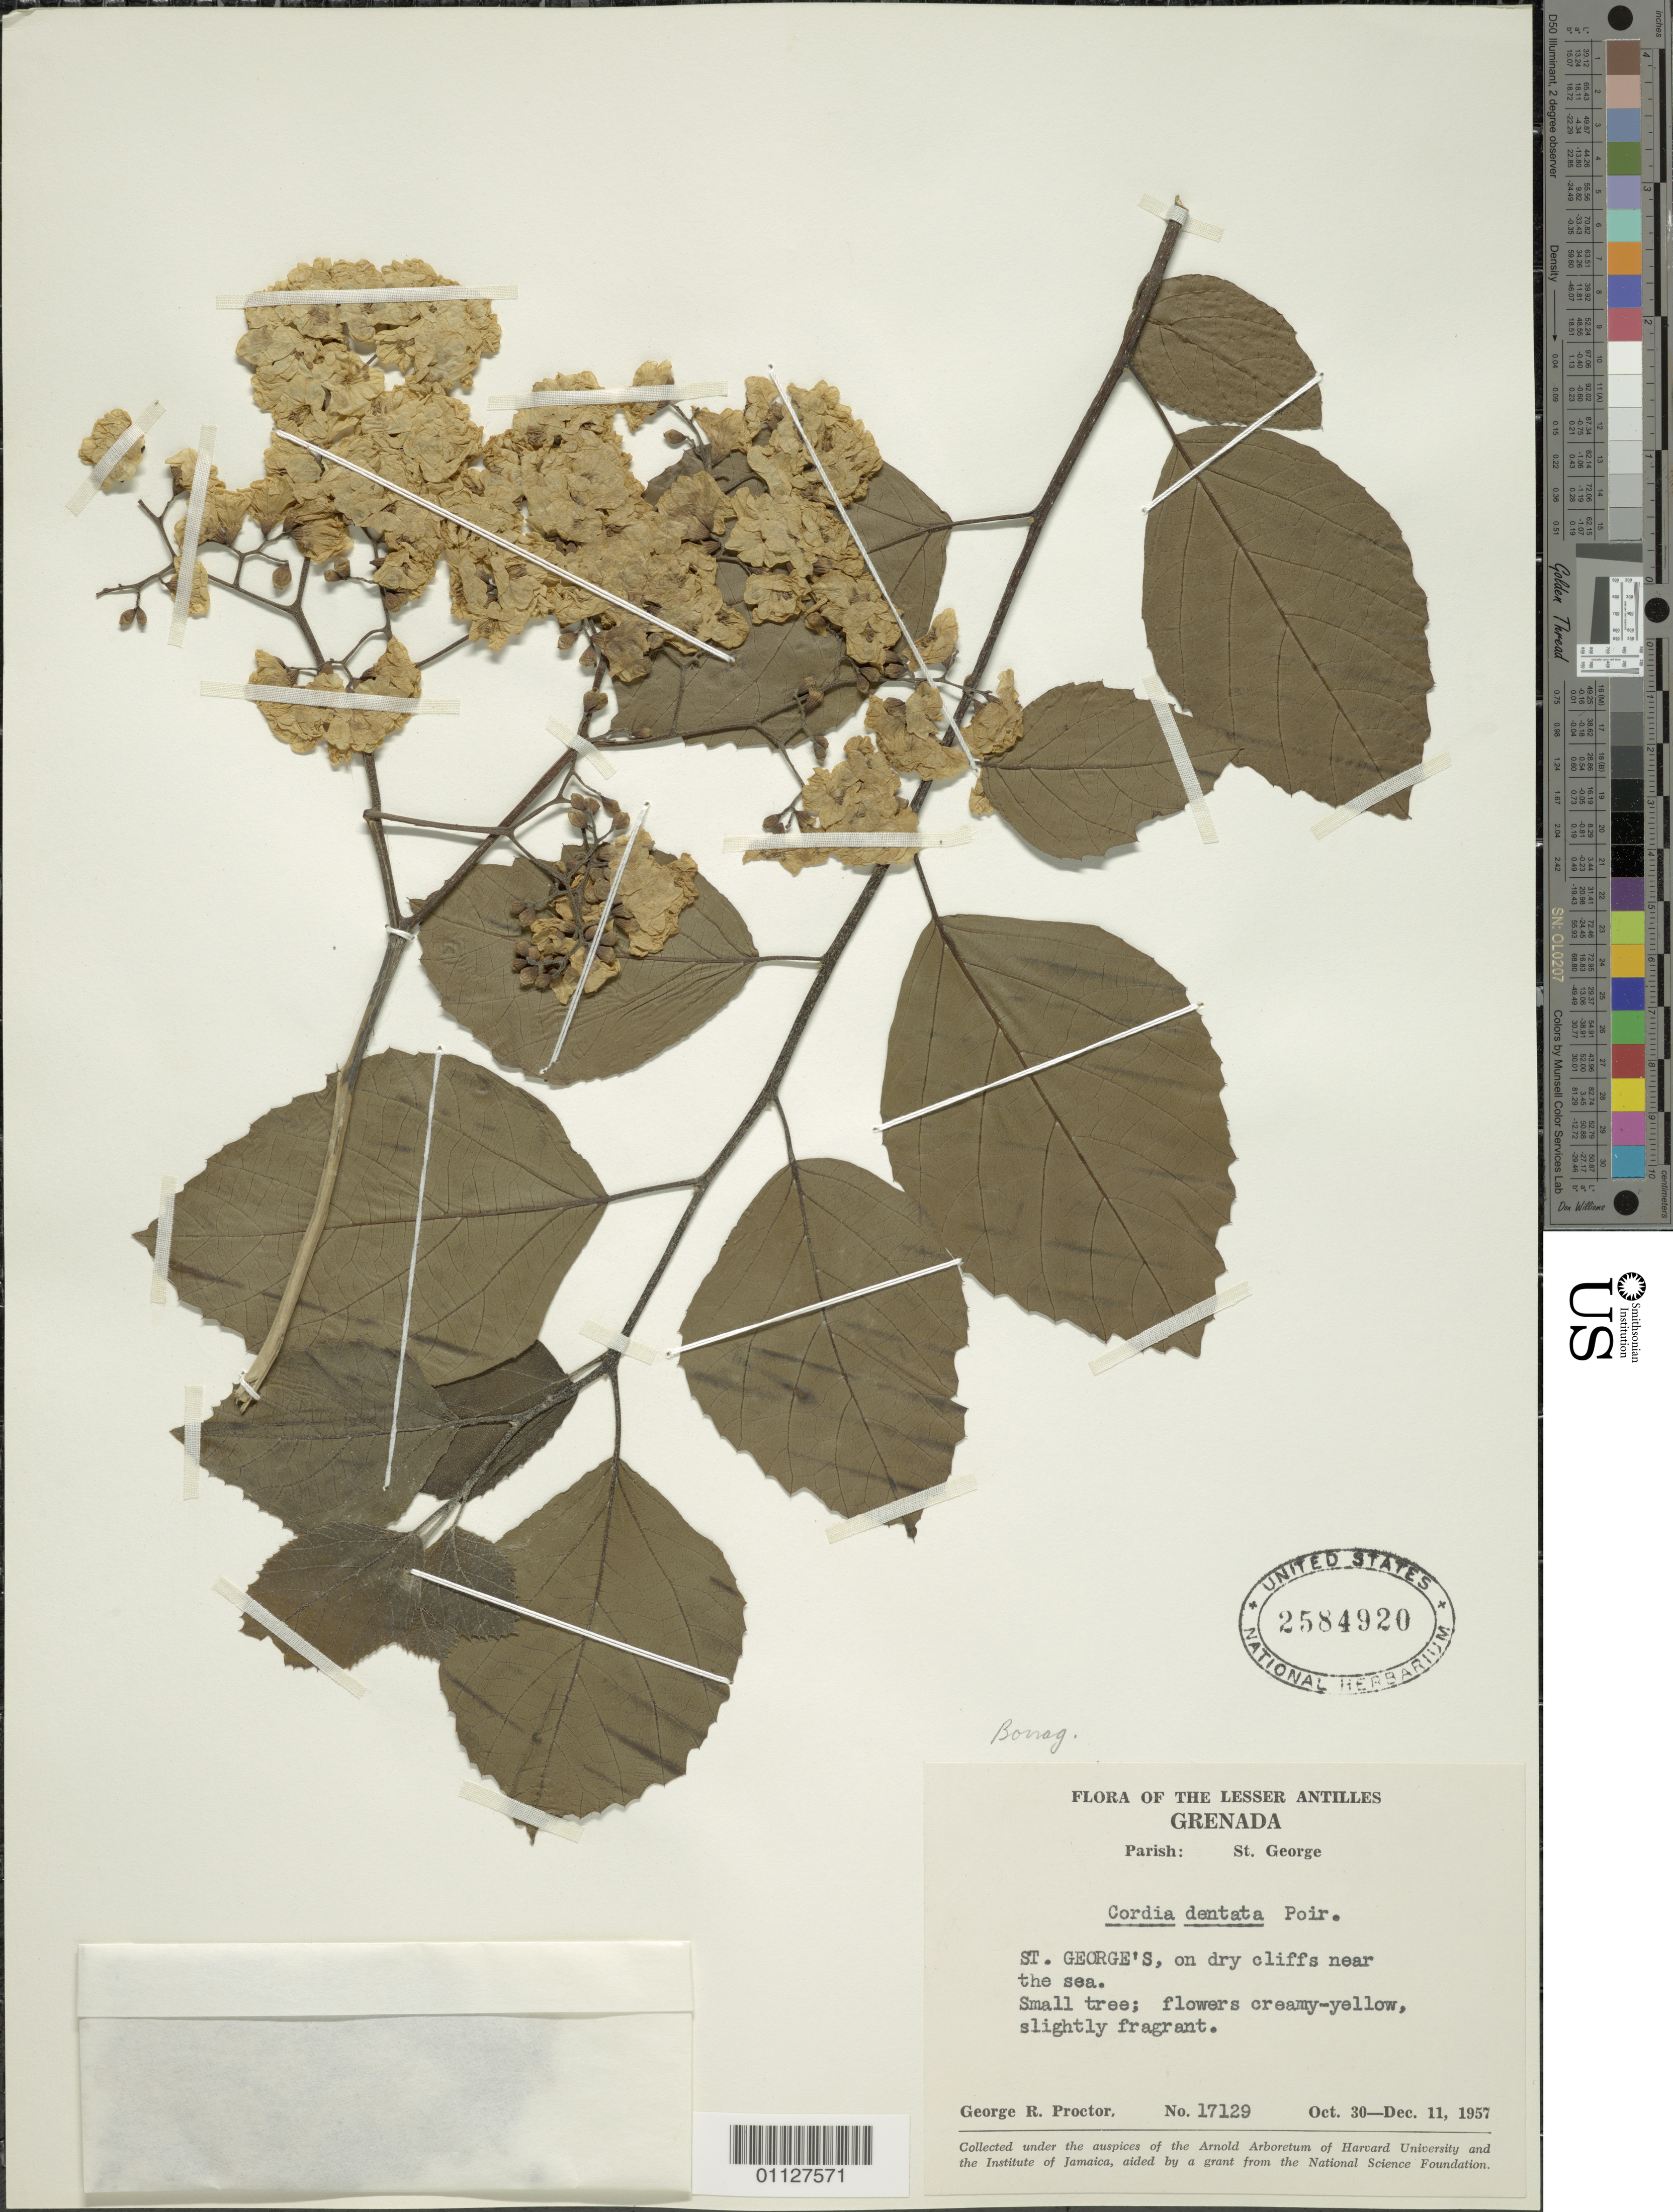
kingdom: Plantae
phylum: Tracheophyta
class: Magnoliopsida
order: Boraginales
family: Cordiaceae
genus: Cordia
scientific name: Cordia dentata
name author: Poir.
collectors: G. R. Proctor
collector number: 17129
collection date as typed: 30 Oct 1957 to 11 Dec 1957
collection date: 1957-10-30/1957-12-11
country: Grenada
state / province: Saint George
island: Grenada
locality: On dry cliffs near the sea.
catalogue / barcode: US 2584920